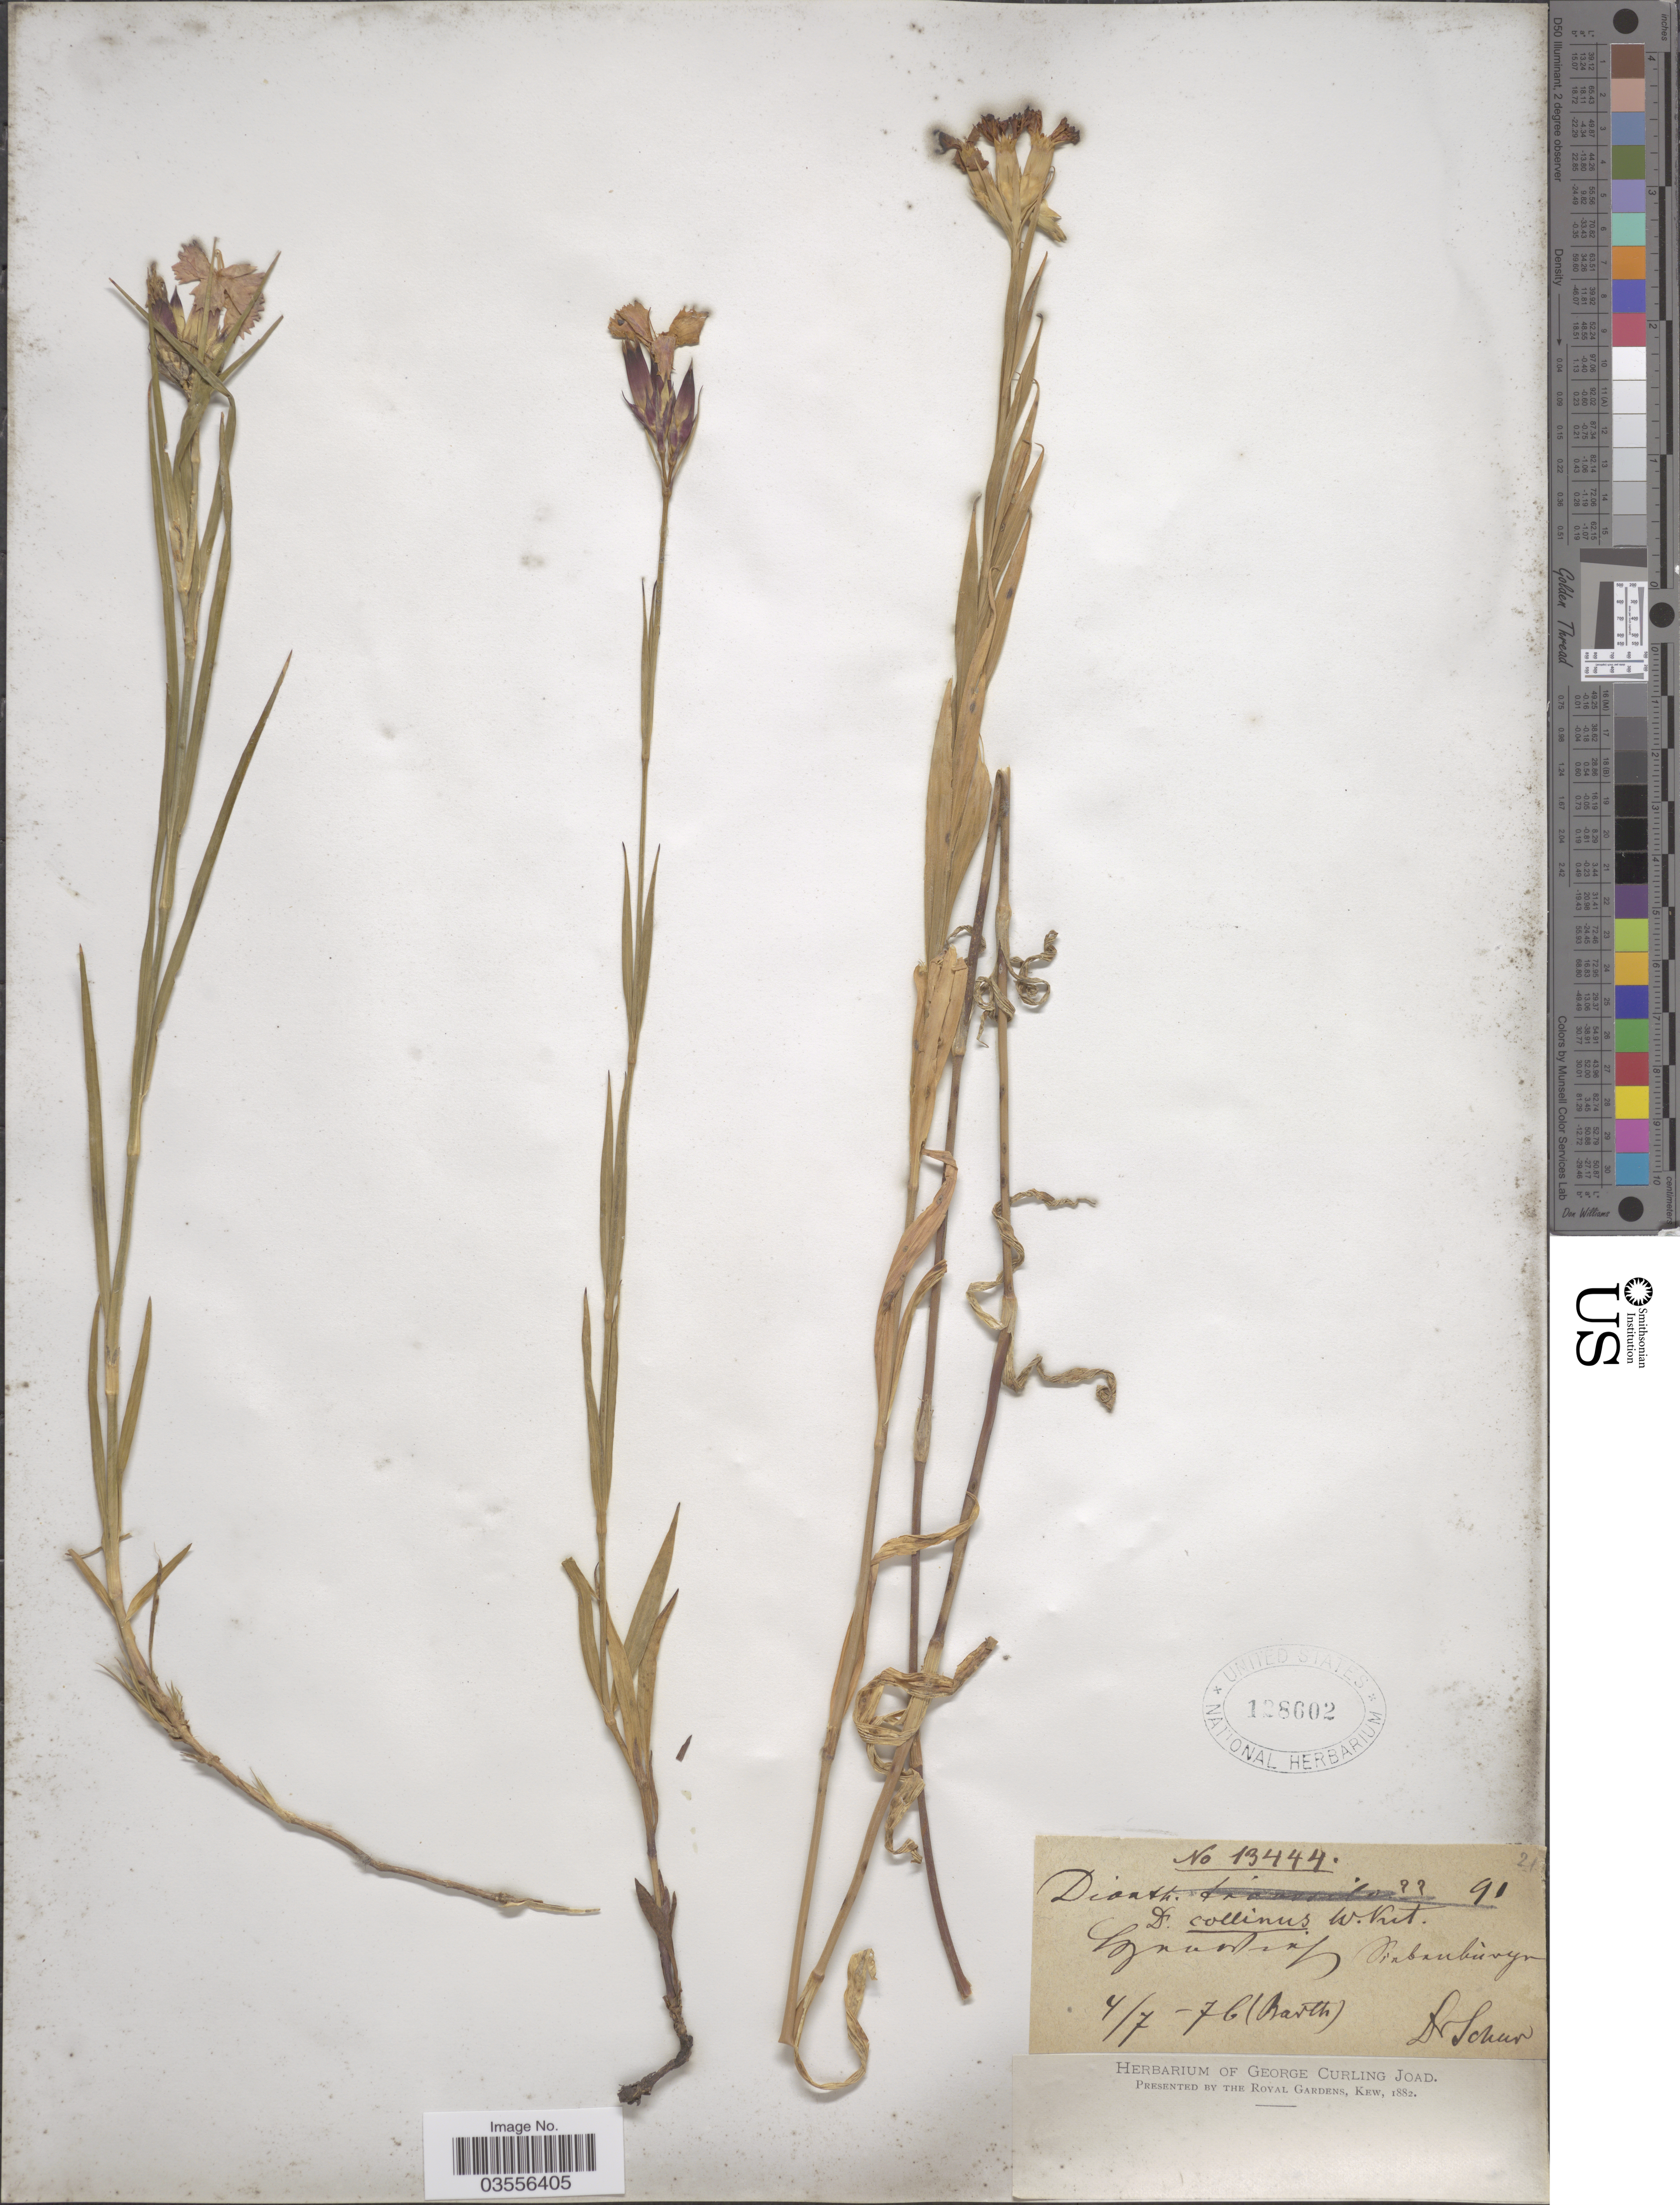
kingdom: Plantae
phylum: Tracheophyta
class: Magnoliopsida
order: Caryophyllales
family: Caryophyllaceae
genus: Dianthus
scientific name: Dianthus collinus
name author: Waldst.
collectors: Schur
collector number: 13444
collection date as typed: Transcribed d/m/y: 4/7/76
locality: [illegible text]. Barth[unsure placement]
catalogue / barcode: US 128602